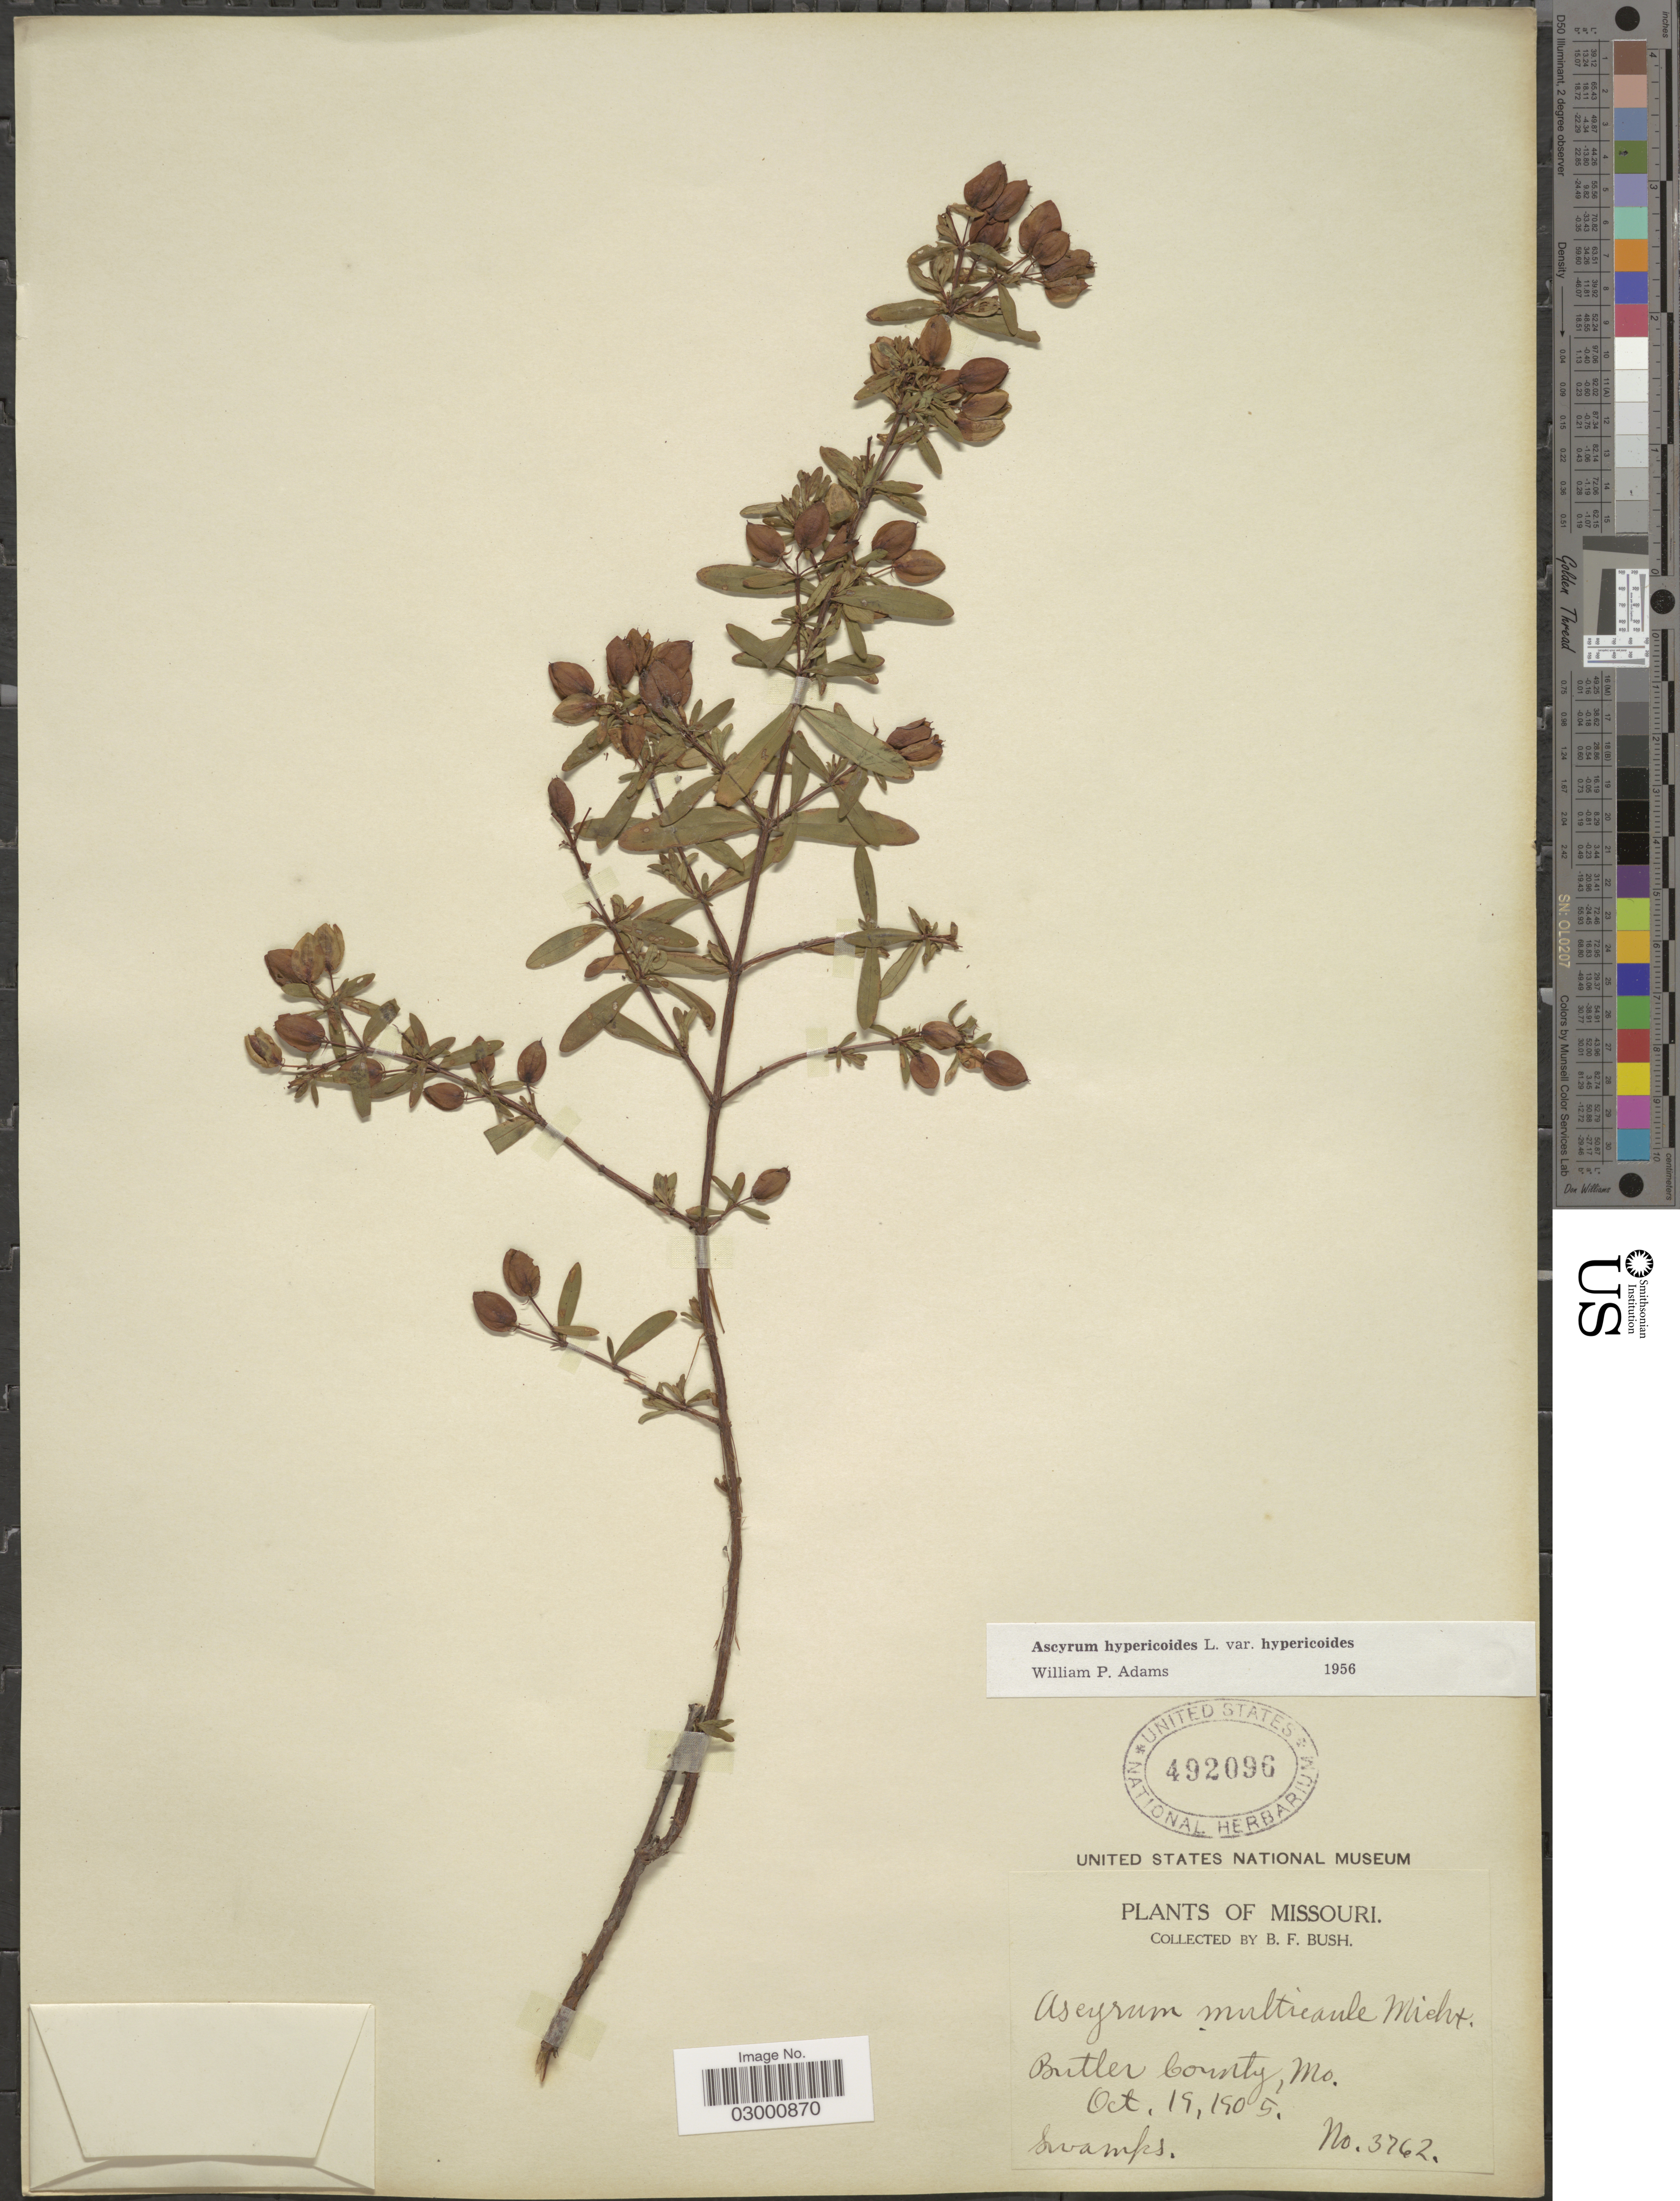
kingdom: Plantae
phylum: Tracheophyta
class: Magnoliopsida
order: Malpighiales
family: Hypericaceae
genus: Hypericum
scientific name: Hypericum hypericoides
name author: (L.) Crantz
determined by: Strong, Mark T., (BOT), Smithsonian Institution - National Museum of Natural History (UNITED STATES)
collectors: B. F. Bush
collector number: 3762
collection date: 1905-10-19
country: United States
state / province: Missouri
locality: Butler County.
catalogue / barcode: US 492096